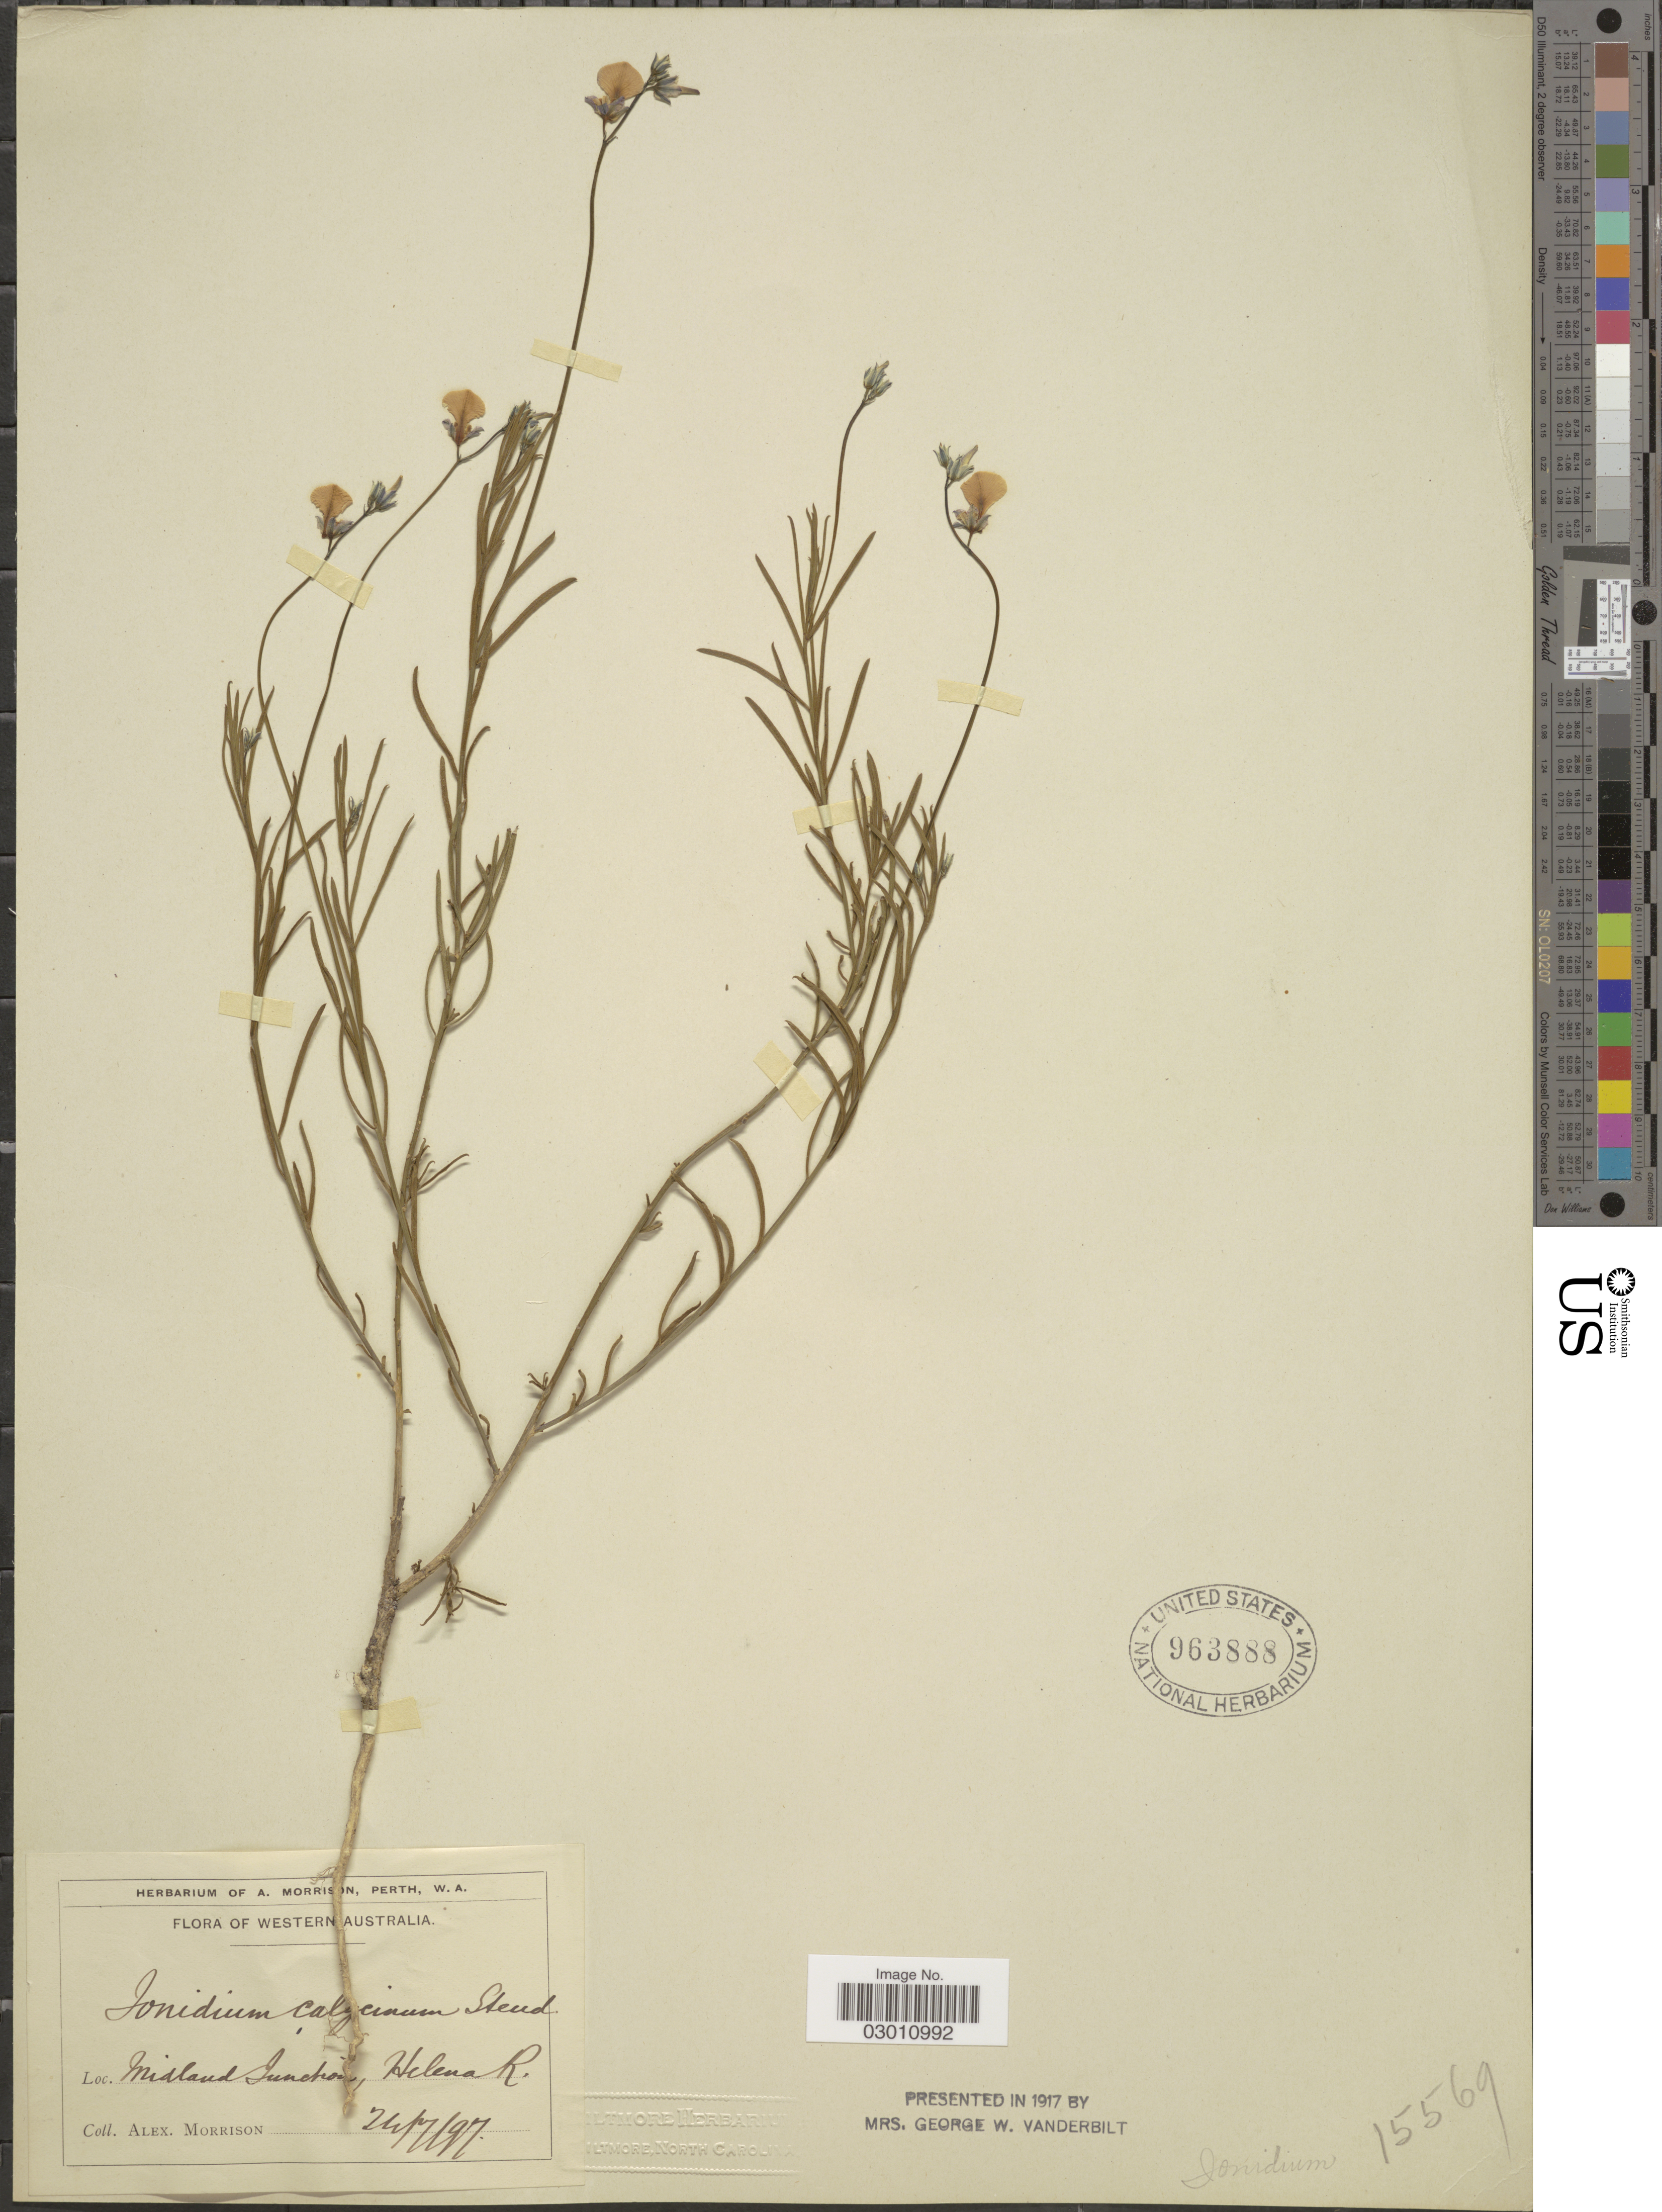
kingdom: Plantae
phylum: Tracheophyta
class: Magnoliopsida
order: Malpighiales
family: Violaceae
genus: Pigea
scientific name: Pigea calycina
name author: DC.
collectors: A. Morrison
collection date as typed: Transcribed d/m/y: 24/7/97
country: Australia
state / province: Western Australia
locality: Midland Junction, Helena R.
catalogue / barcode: US 963888